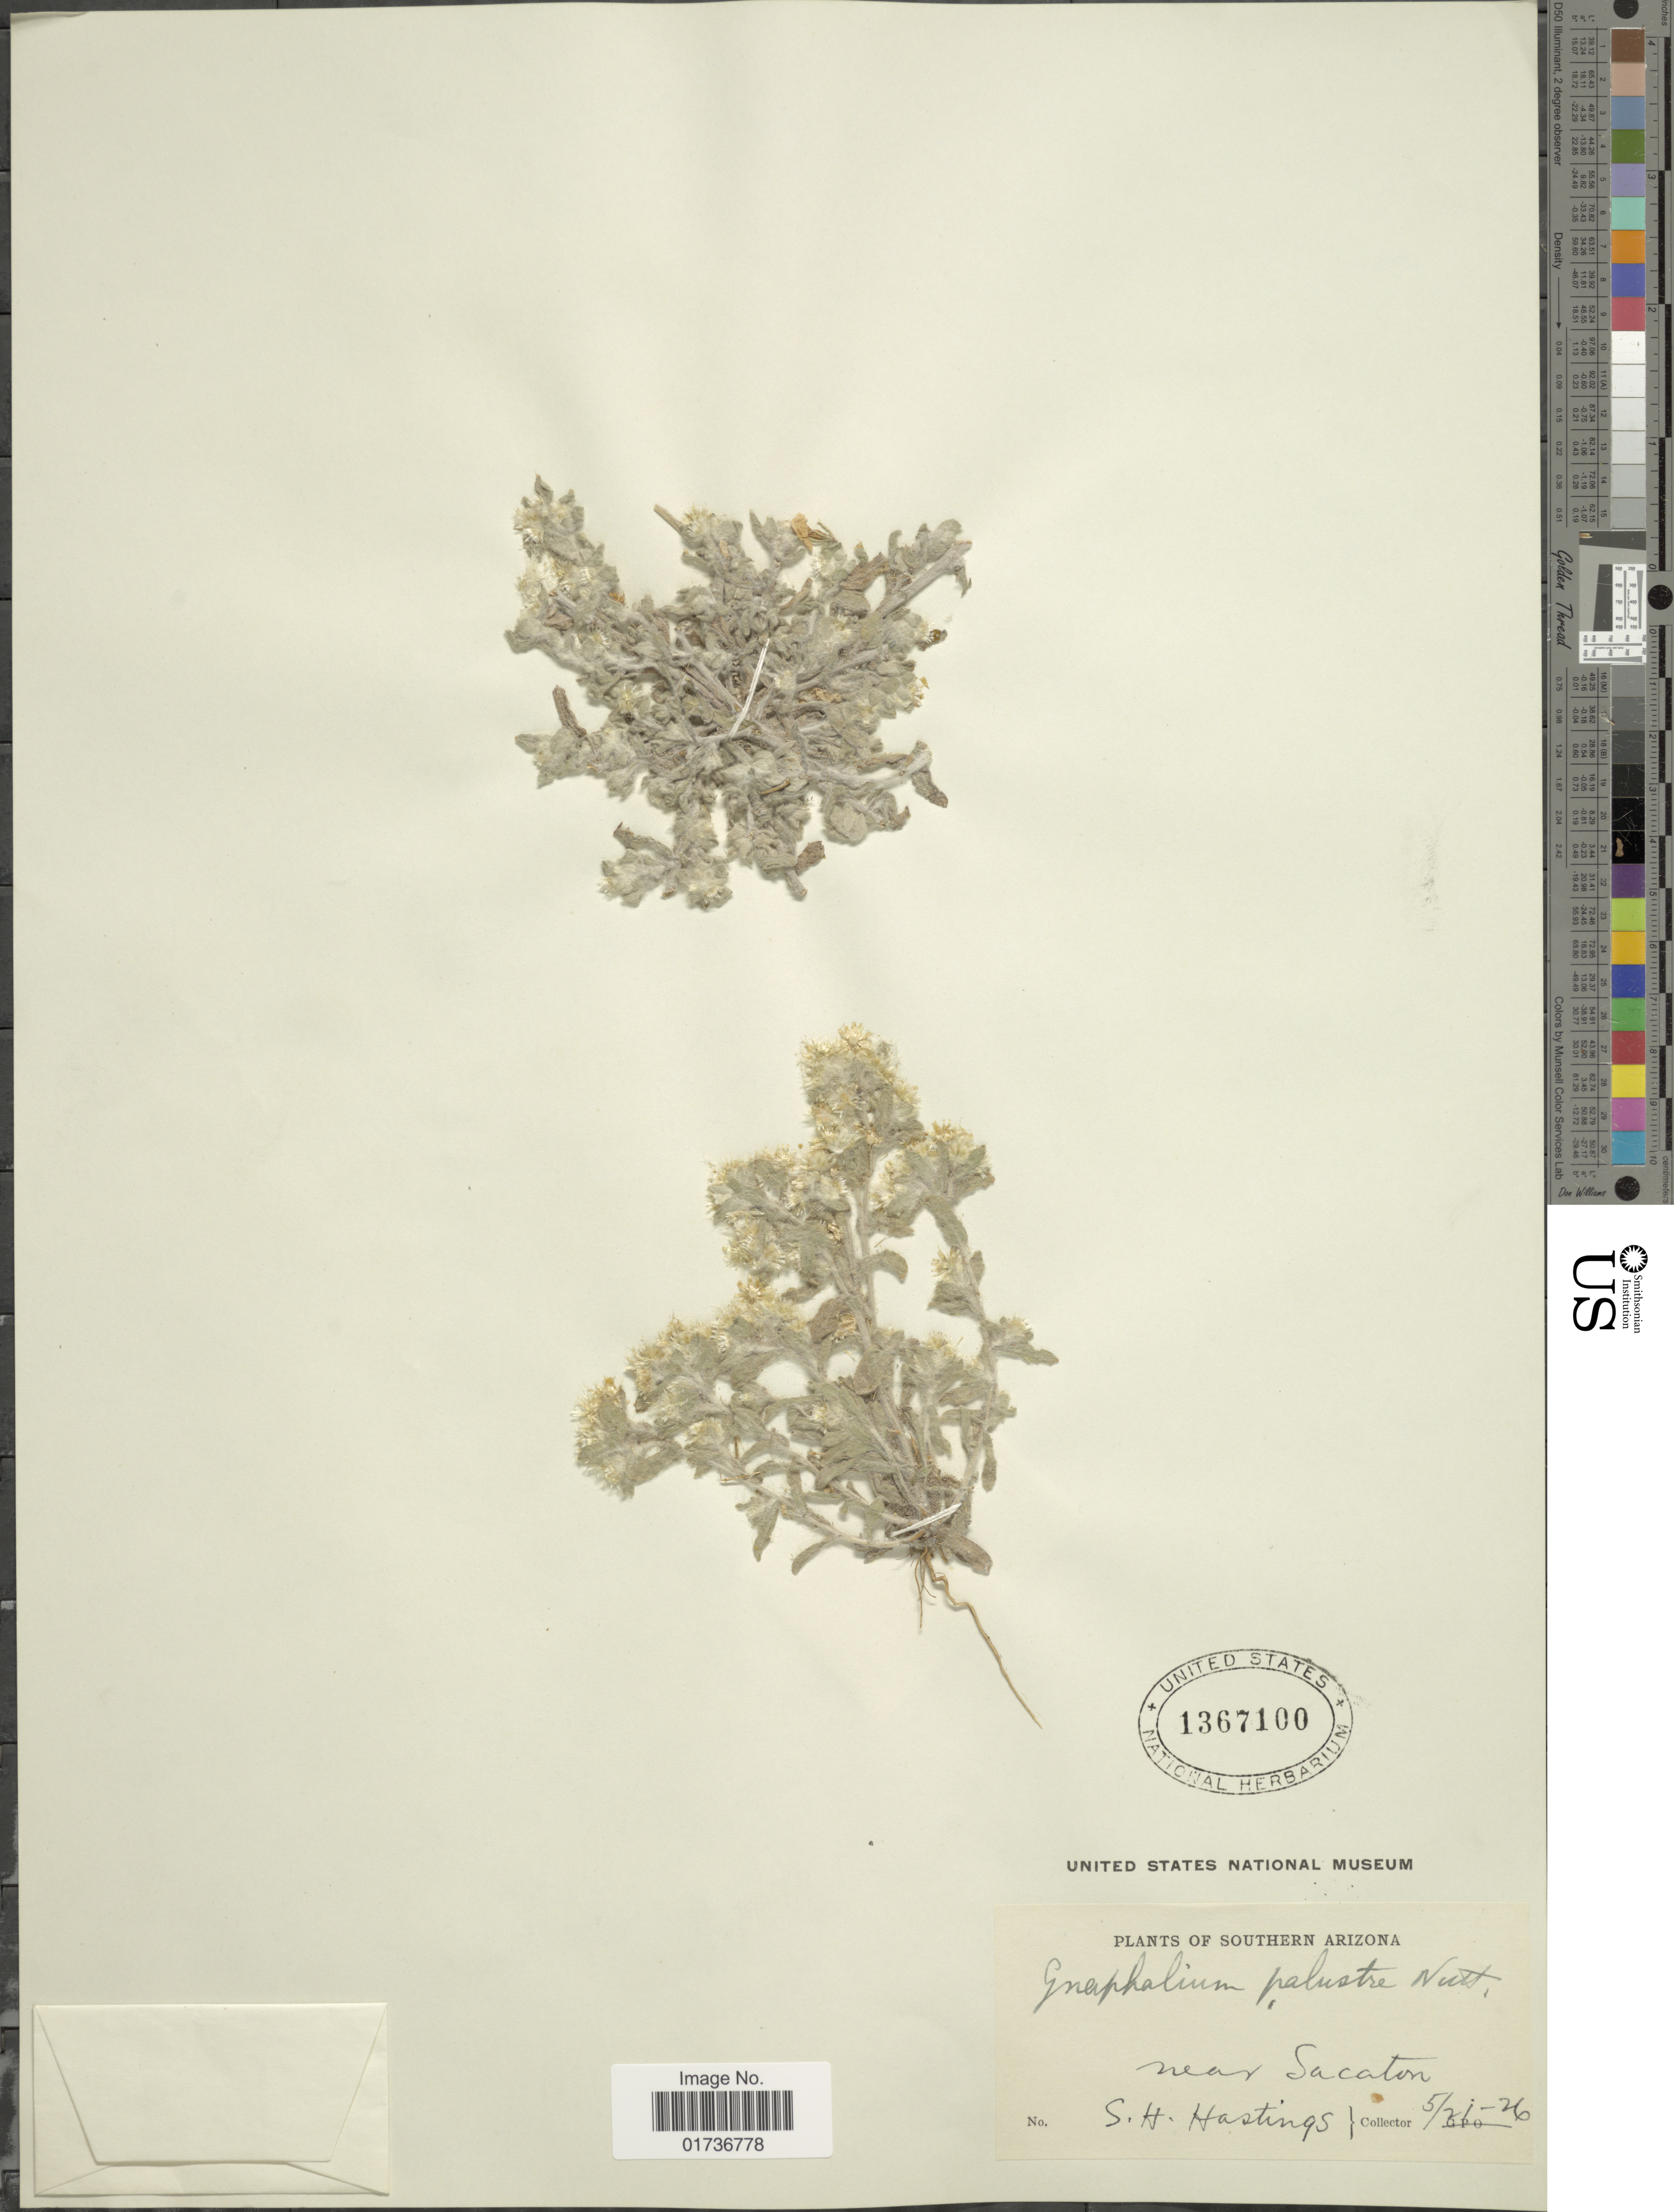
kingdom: Plantae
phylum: Tracheophyta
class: Magnoliopsida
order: Asterales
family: Asteraceae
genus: Gnaphalium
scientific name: Gnaphalium palustre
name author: Nutt.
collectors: S. Hastings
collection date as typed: Transcribed d/m/y: 21/5/26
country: United States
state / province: Arizona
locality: Southern Arizona, near Sacaton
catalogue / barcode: US 1367100